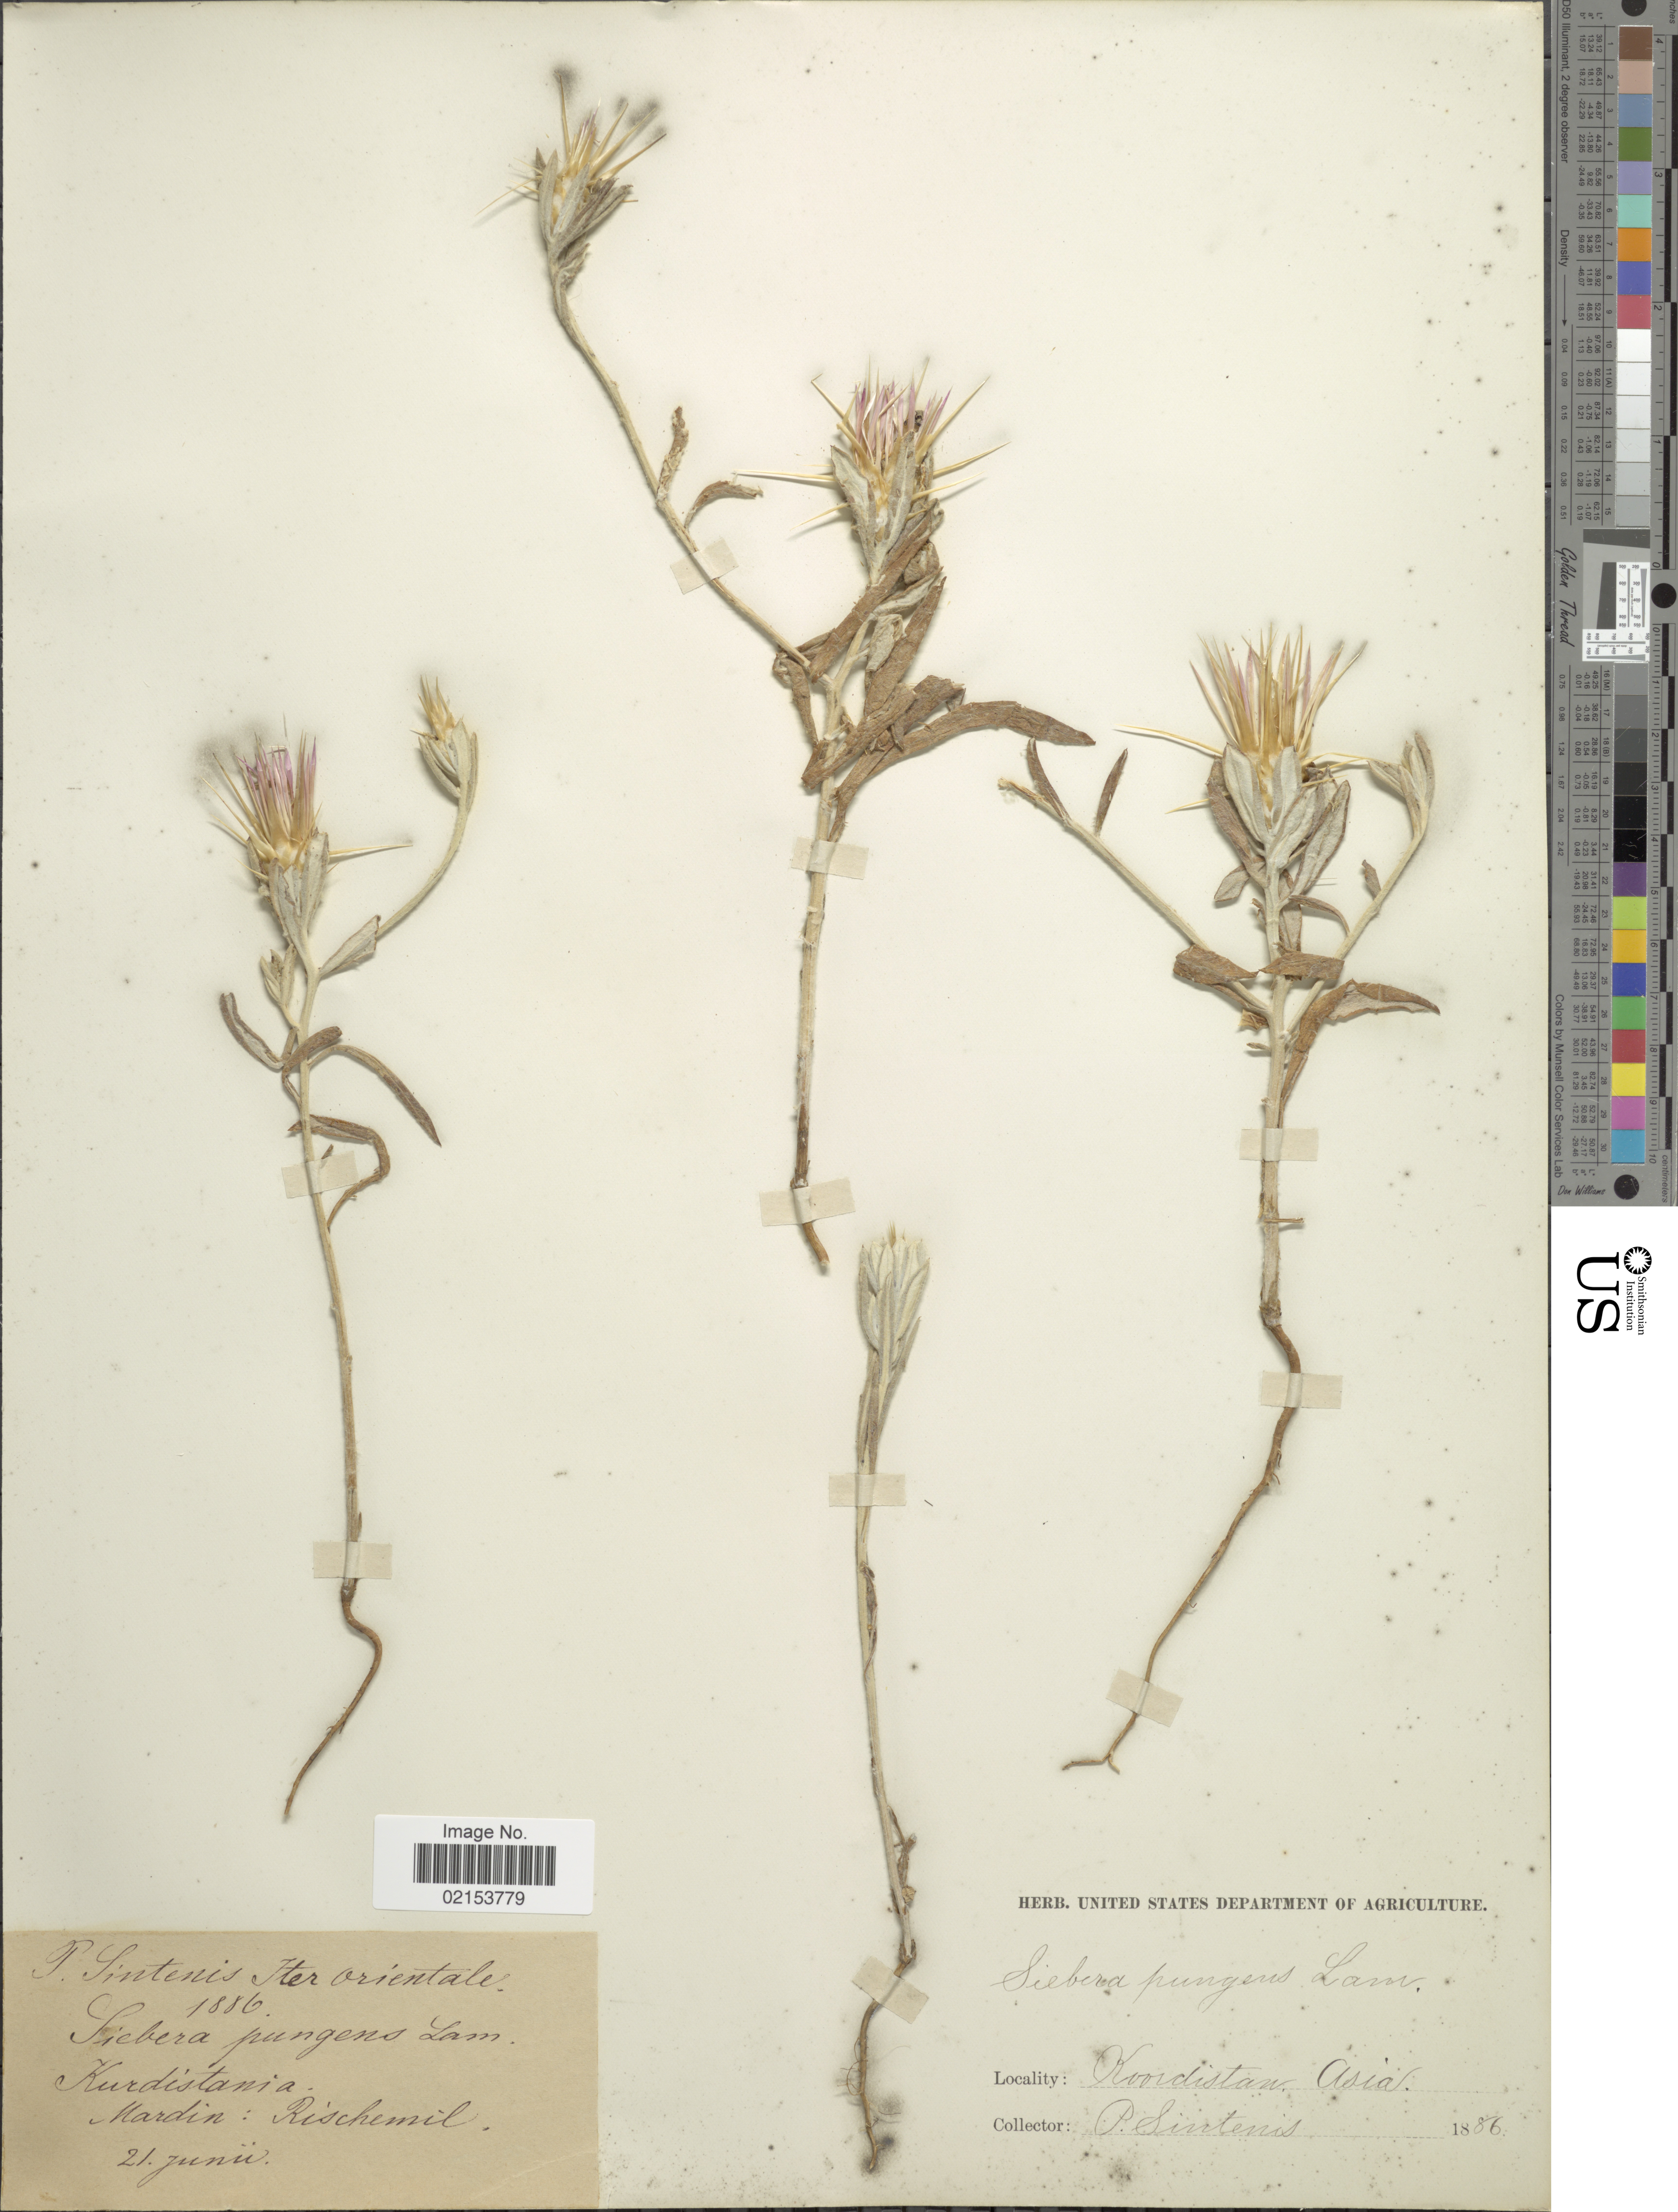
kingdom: Plantae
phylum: Tracheophyta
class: Magnoliopsida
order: Asterales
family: Asteraceae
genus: Siebera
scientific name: Siebera pungens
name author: (Lam.) J. Gay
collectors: P. Sintenis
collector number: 1149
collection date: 1888-06-21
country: Turkey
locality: Mardin: Rischemil. Orientale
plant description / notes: This collection is part of Paul Sintenis' “Iter Orientale 1888” trip, and the collector number is 1149.